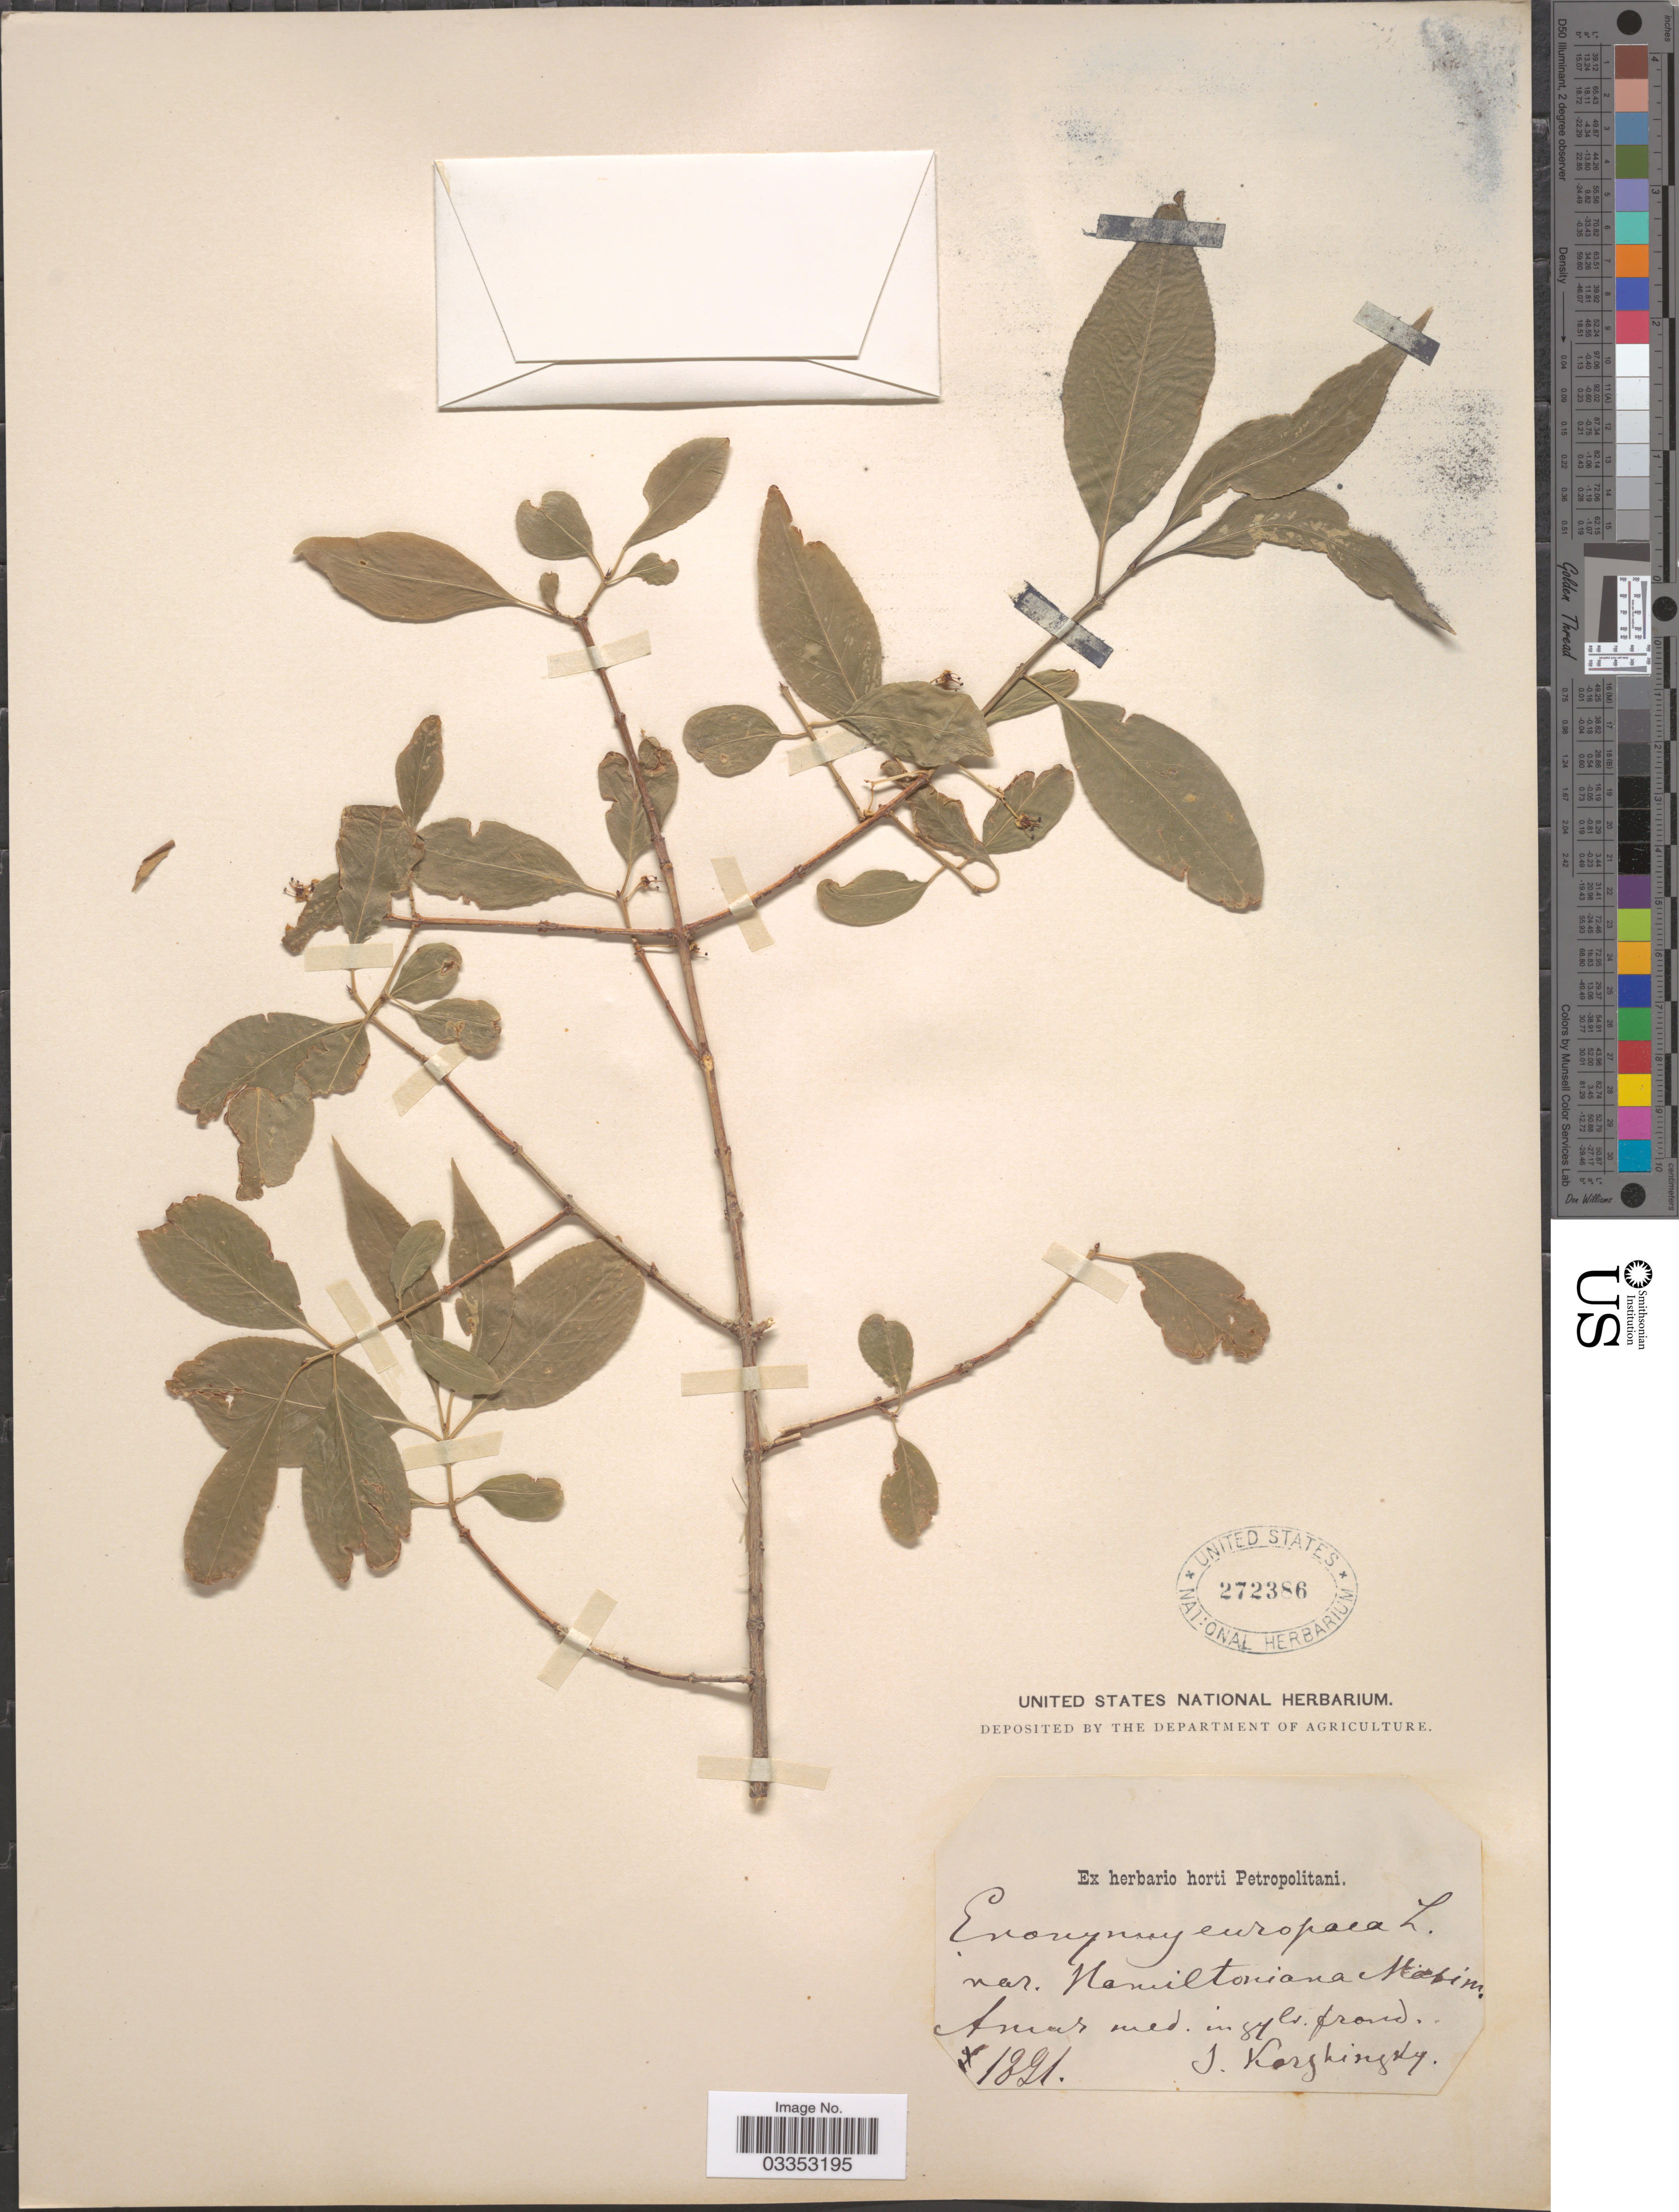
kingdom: Plantae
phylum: Tracheophyta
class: Magnoliopsida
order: Celastrales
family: Celastraceae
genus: Euonymus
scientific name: Euonymus europaeus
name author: L.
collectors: S. Korzhinsky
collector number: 1321*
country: Russian Federation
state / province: Amur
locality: Amur med. in sylv. ground.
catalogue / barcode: US 272386